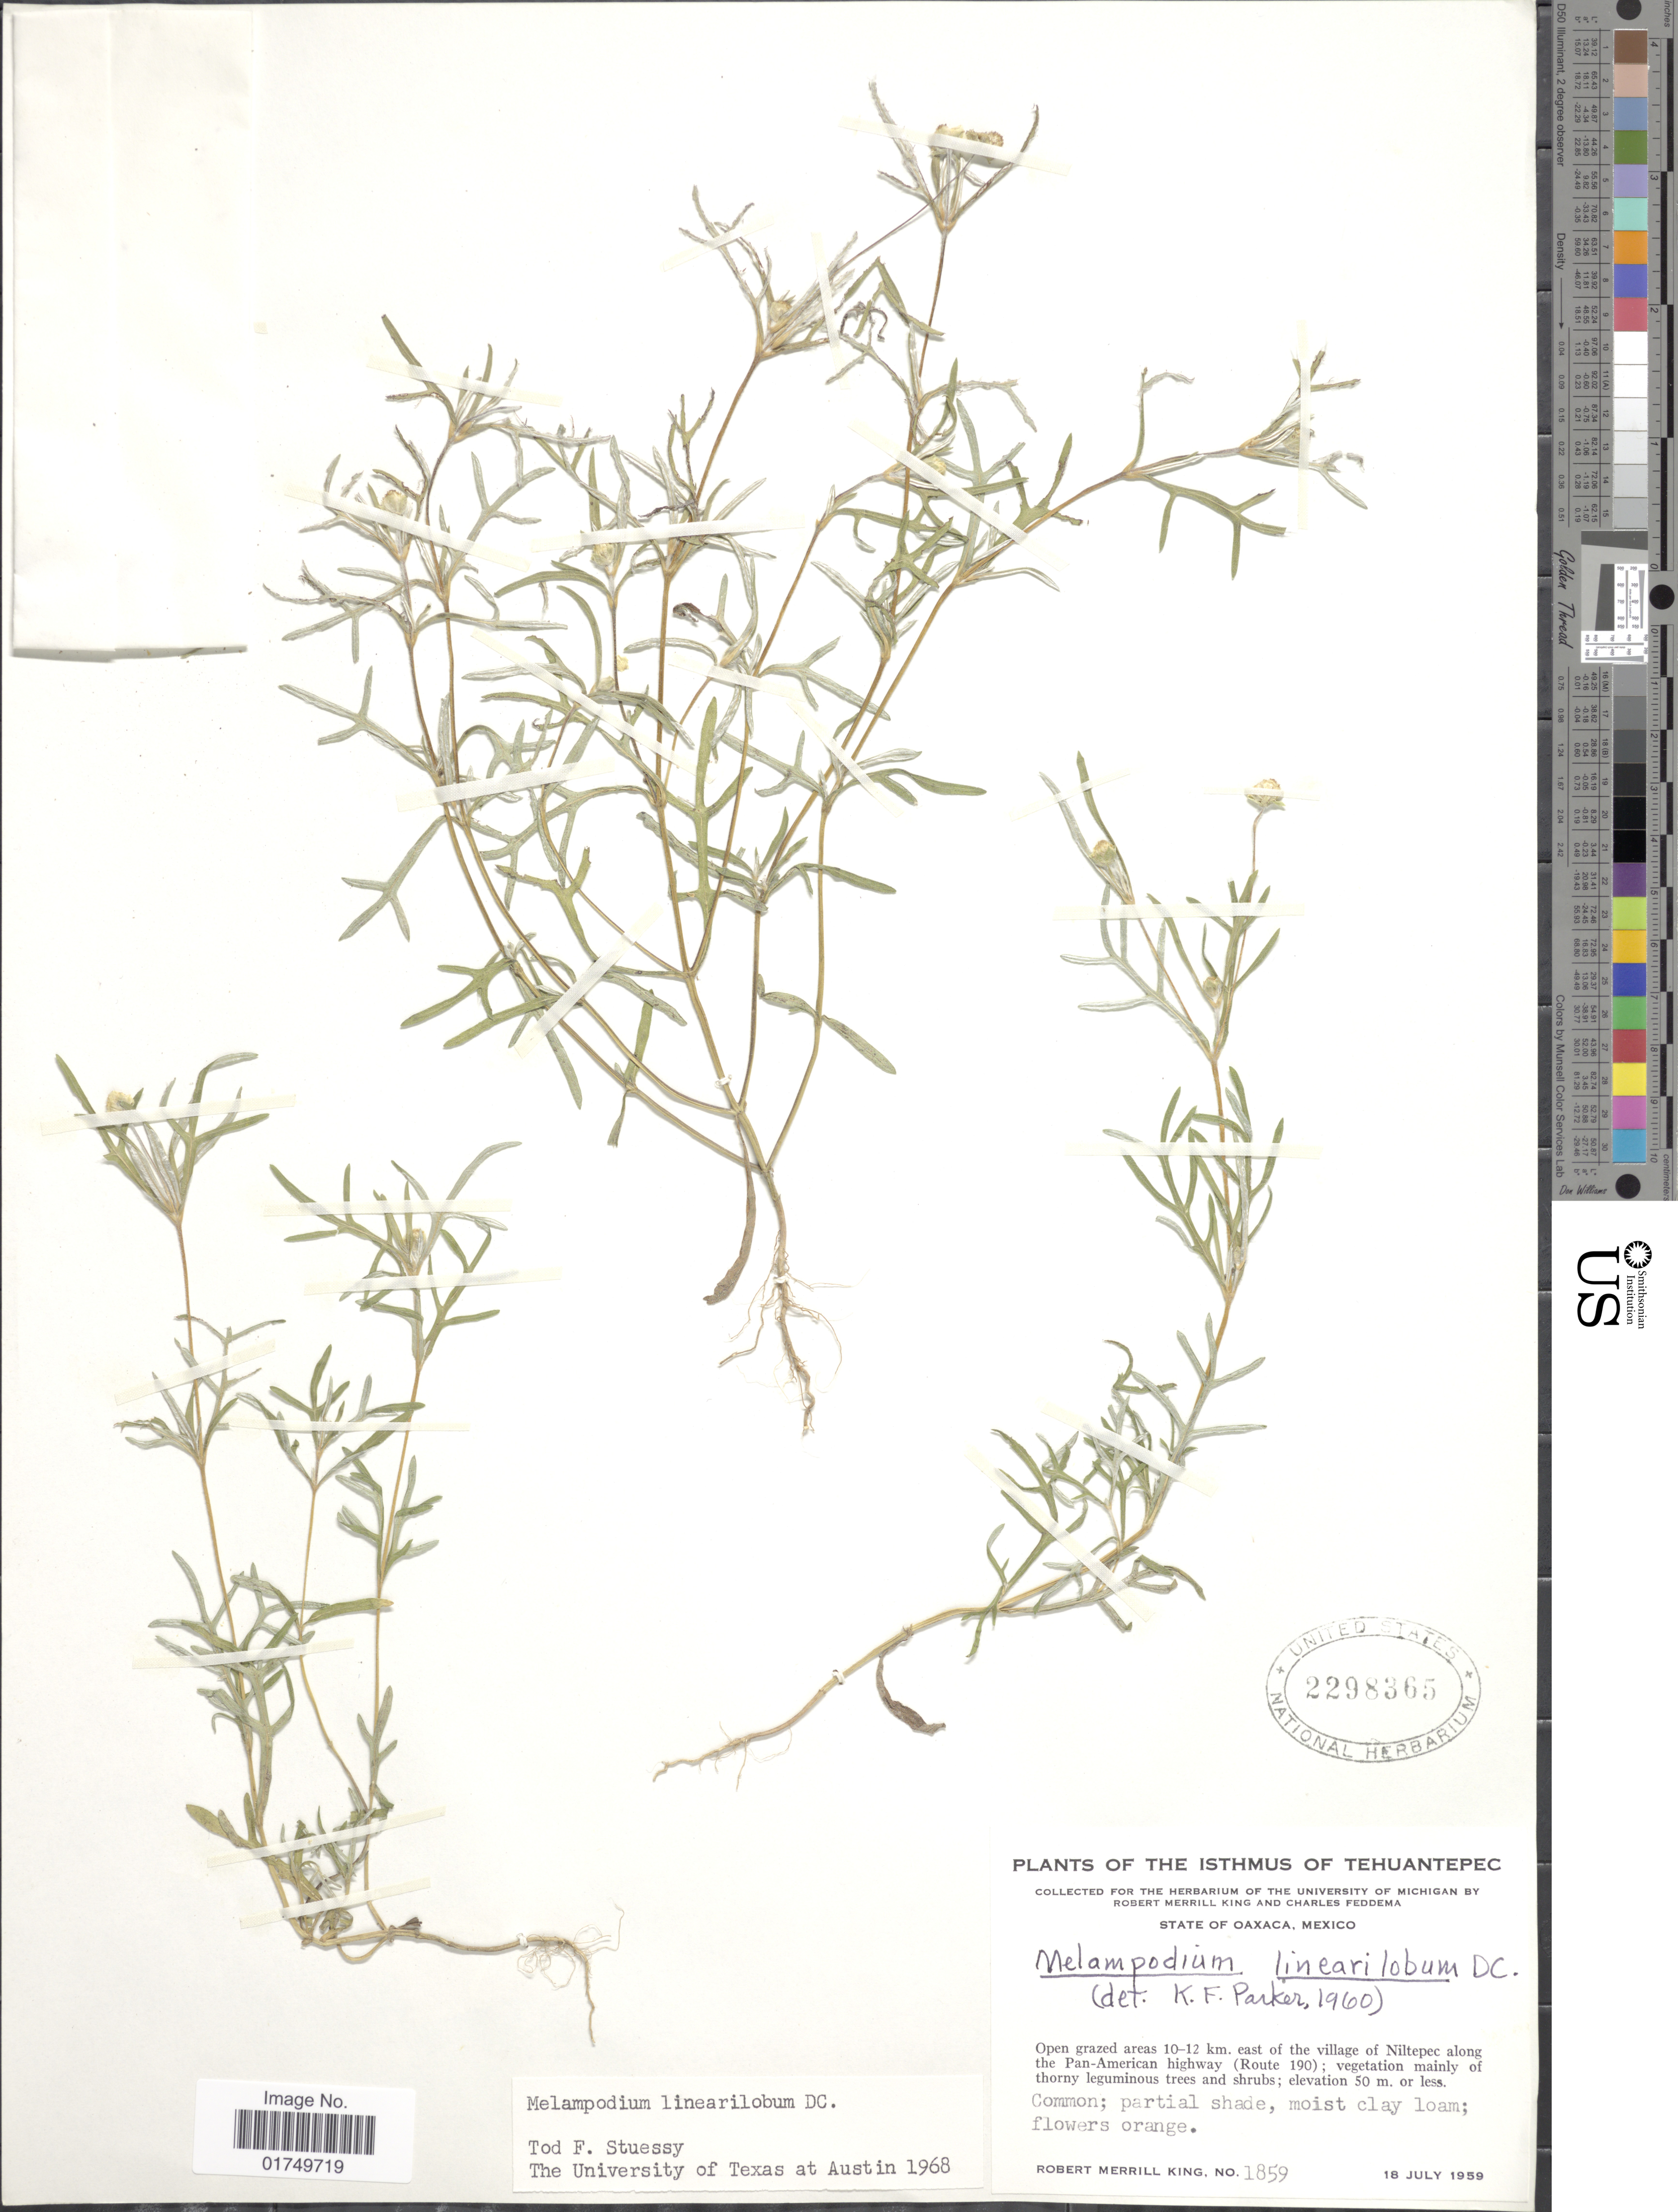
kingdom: Plantae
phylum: Tracheophyta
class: Magnoliopsida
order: Asterales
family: Asteraceae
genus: Melampodium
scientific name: Melampodium linearilobum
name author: DC.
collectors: R. M. King & C. Feddema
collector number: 1859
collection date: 1959-07-18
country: Mexico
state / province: Oaxaca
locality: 10-12 km. east of the village of Niltepec along the Pan-American highway (Route 190). Isthmus of Tehuantepec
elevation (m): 50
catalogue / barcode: US 2298365